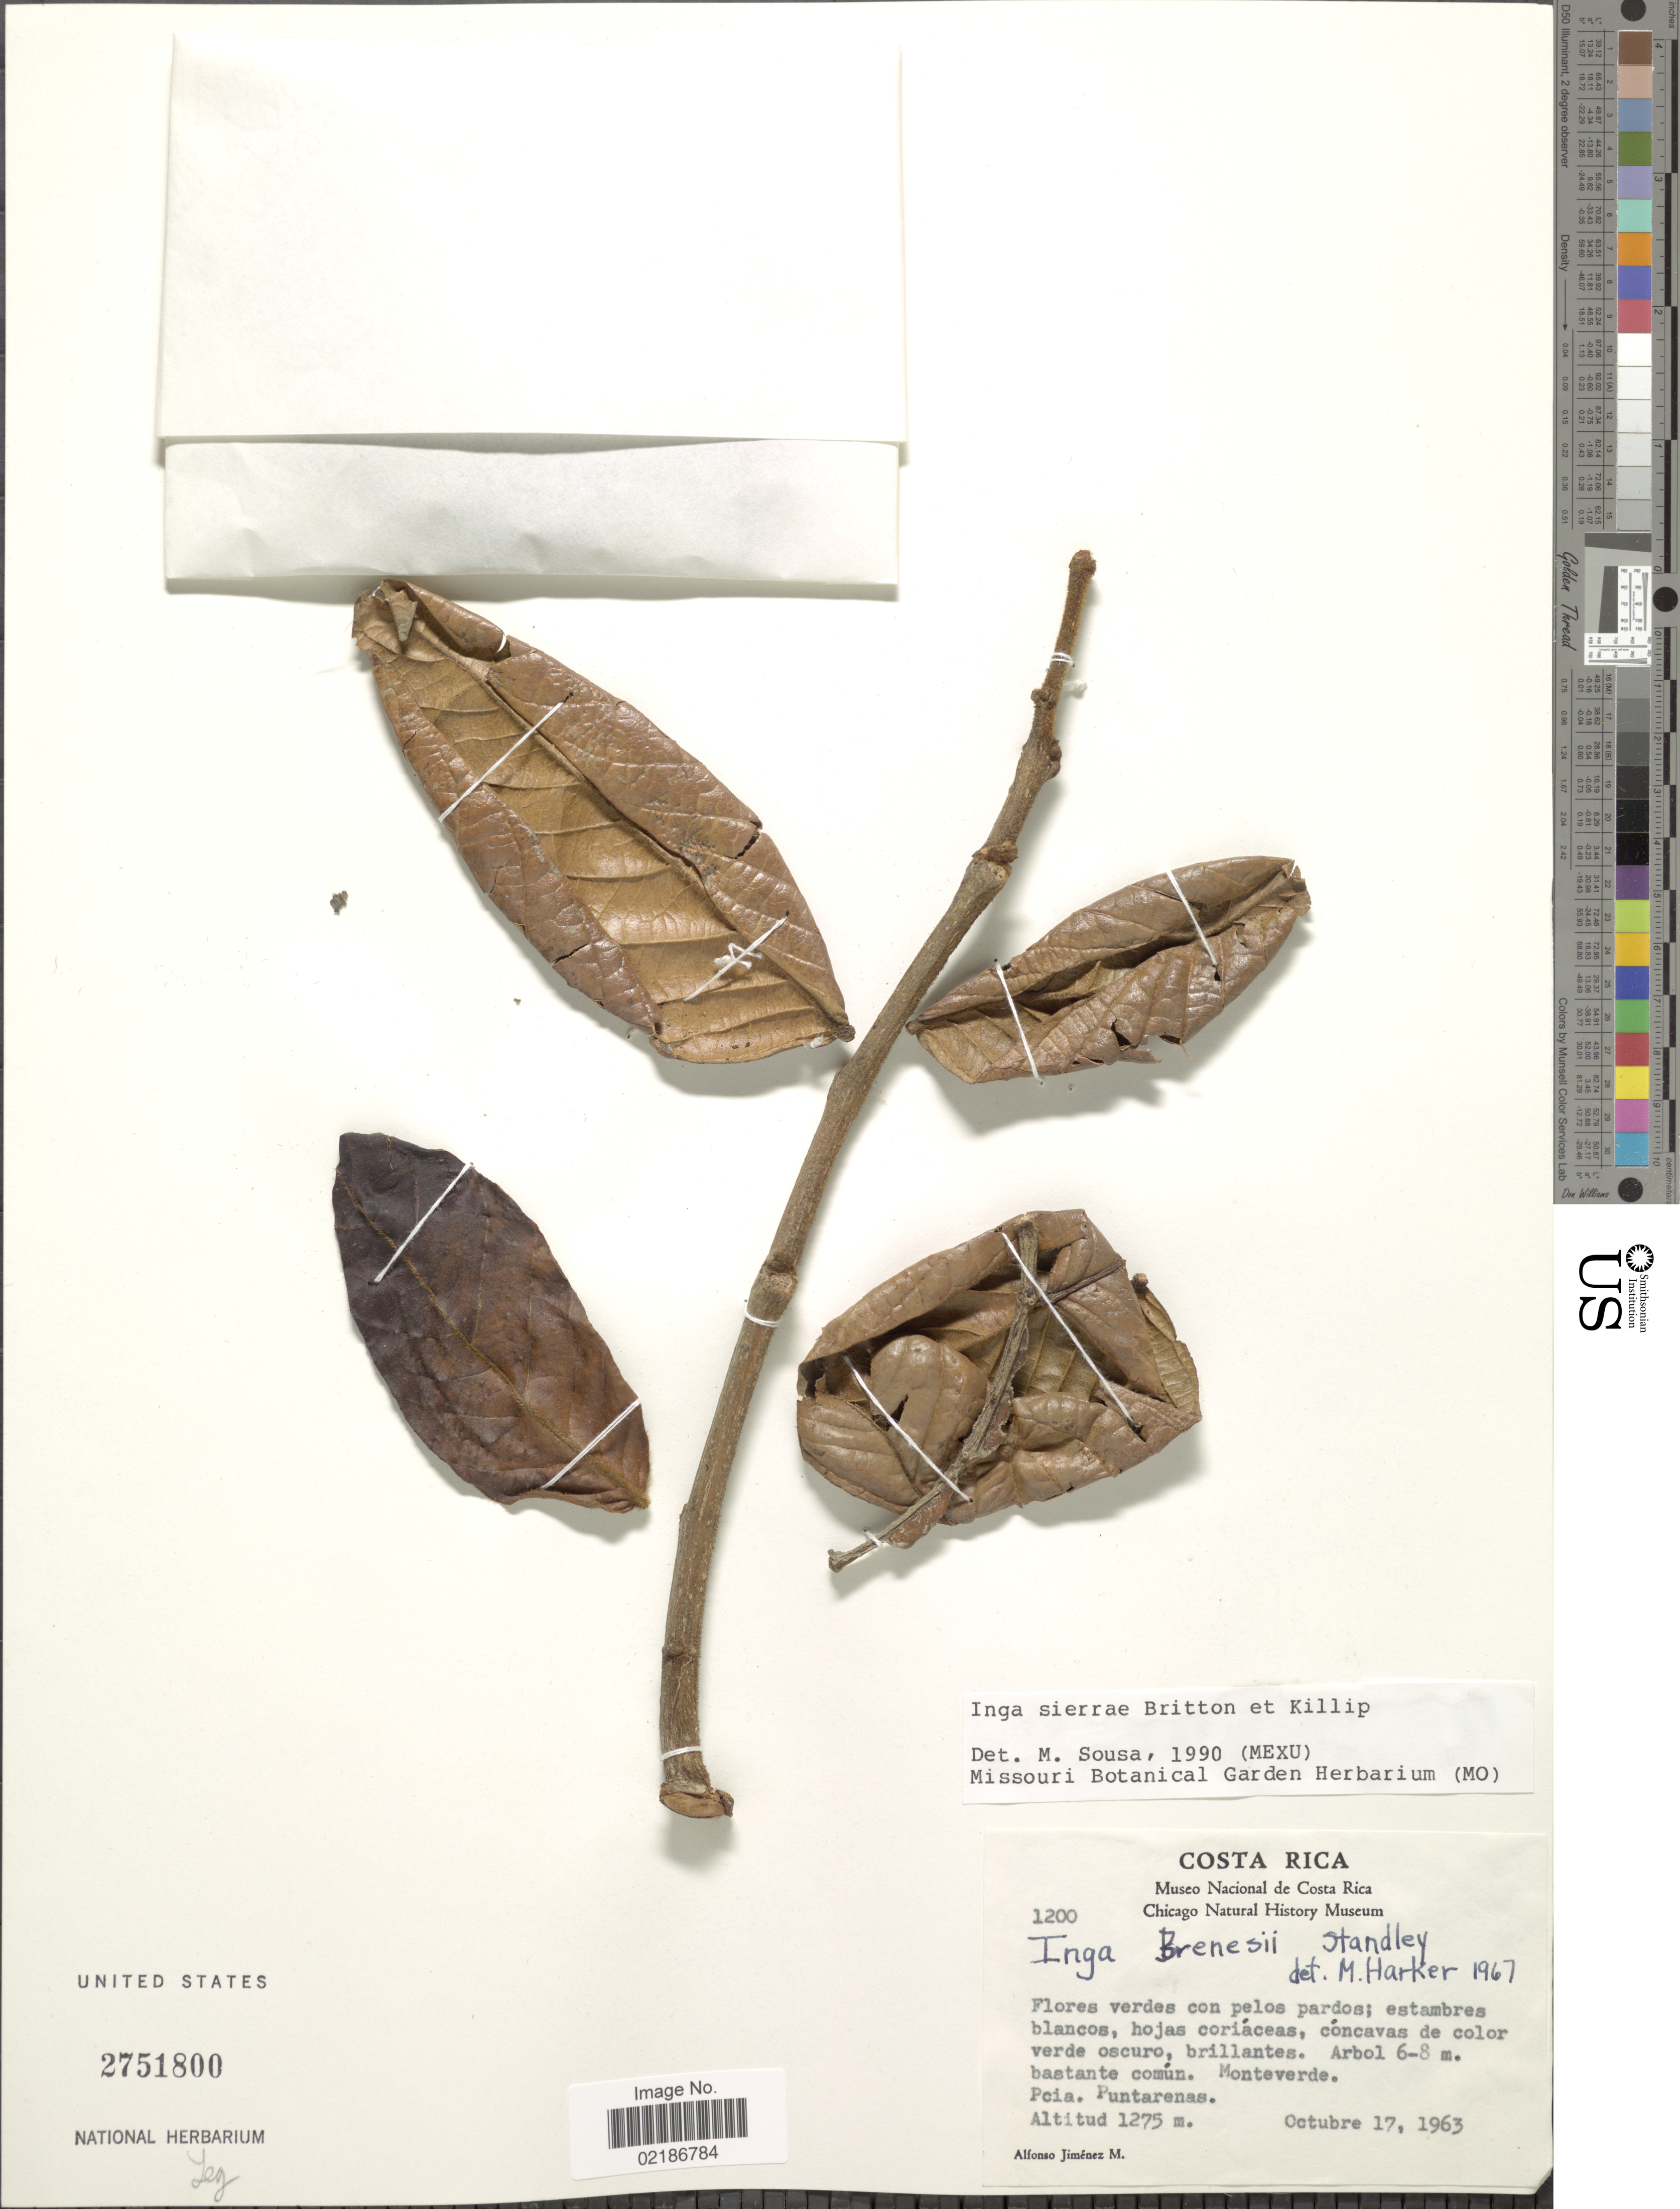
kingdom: Plantae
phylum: Tracheophyta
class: Magnoliopsida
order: Fabales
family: Fabaceae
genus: Inga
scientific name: Inga sierrae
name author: Britton & Killip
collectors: A. Jimenez M.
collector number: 1200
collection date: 1963-10-17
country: Costa Rica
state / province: Puntarenas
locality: Monteverde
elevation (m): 1275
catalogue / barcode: US 2751800